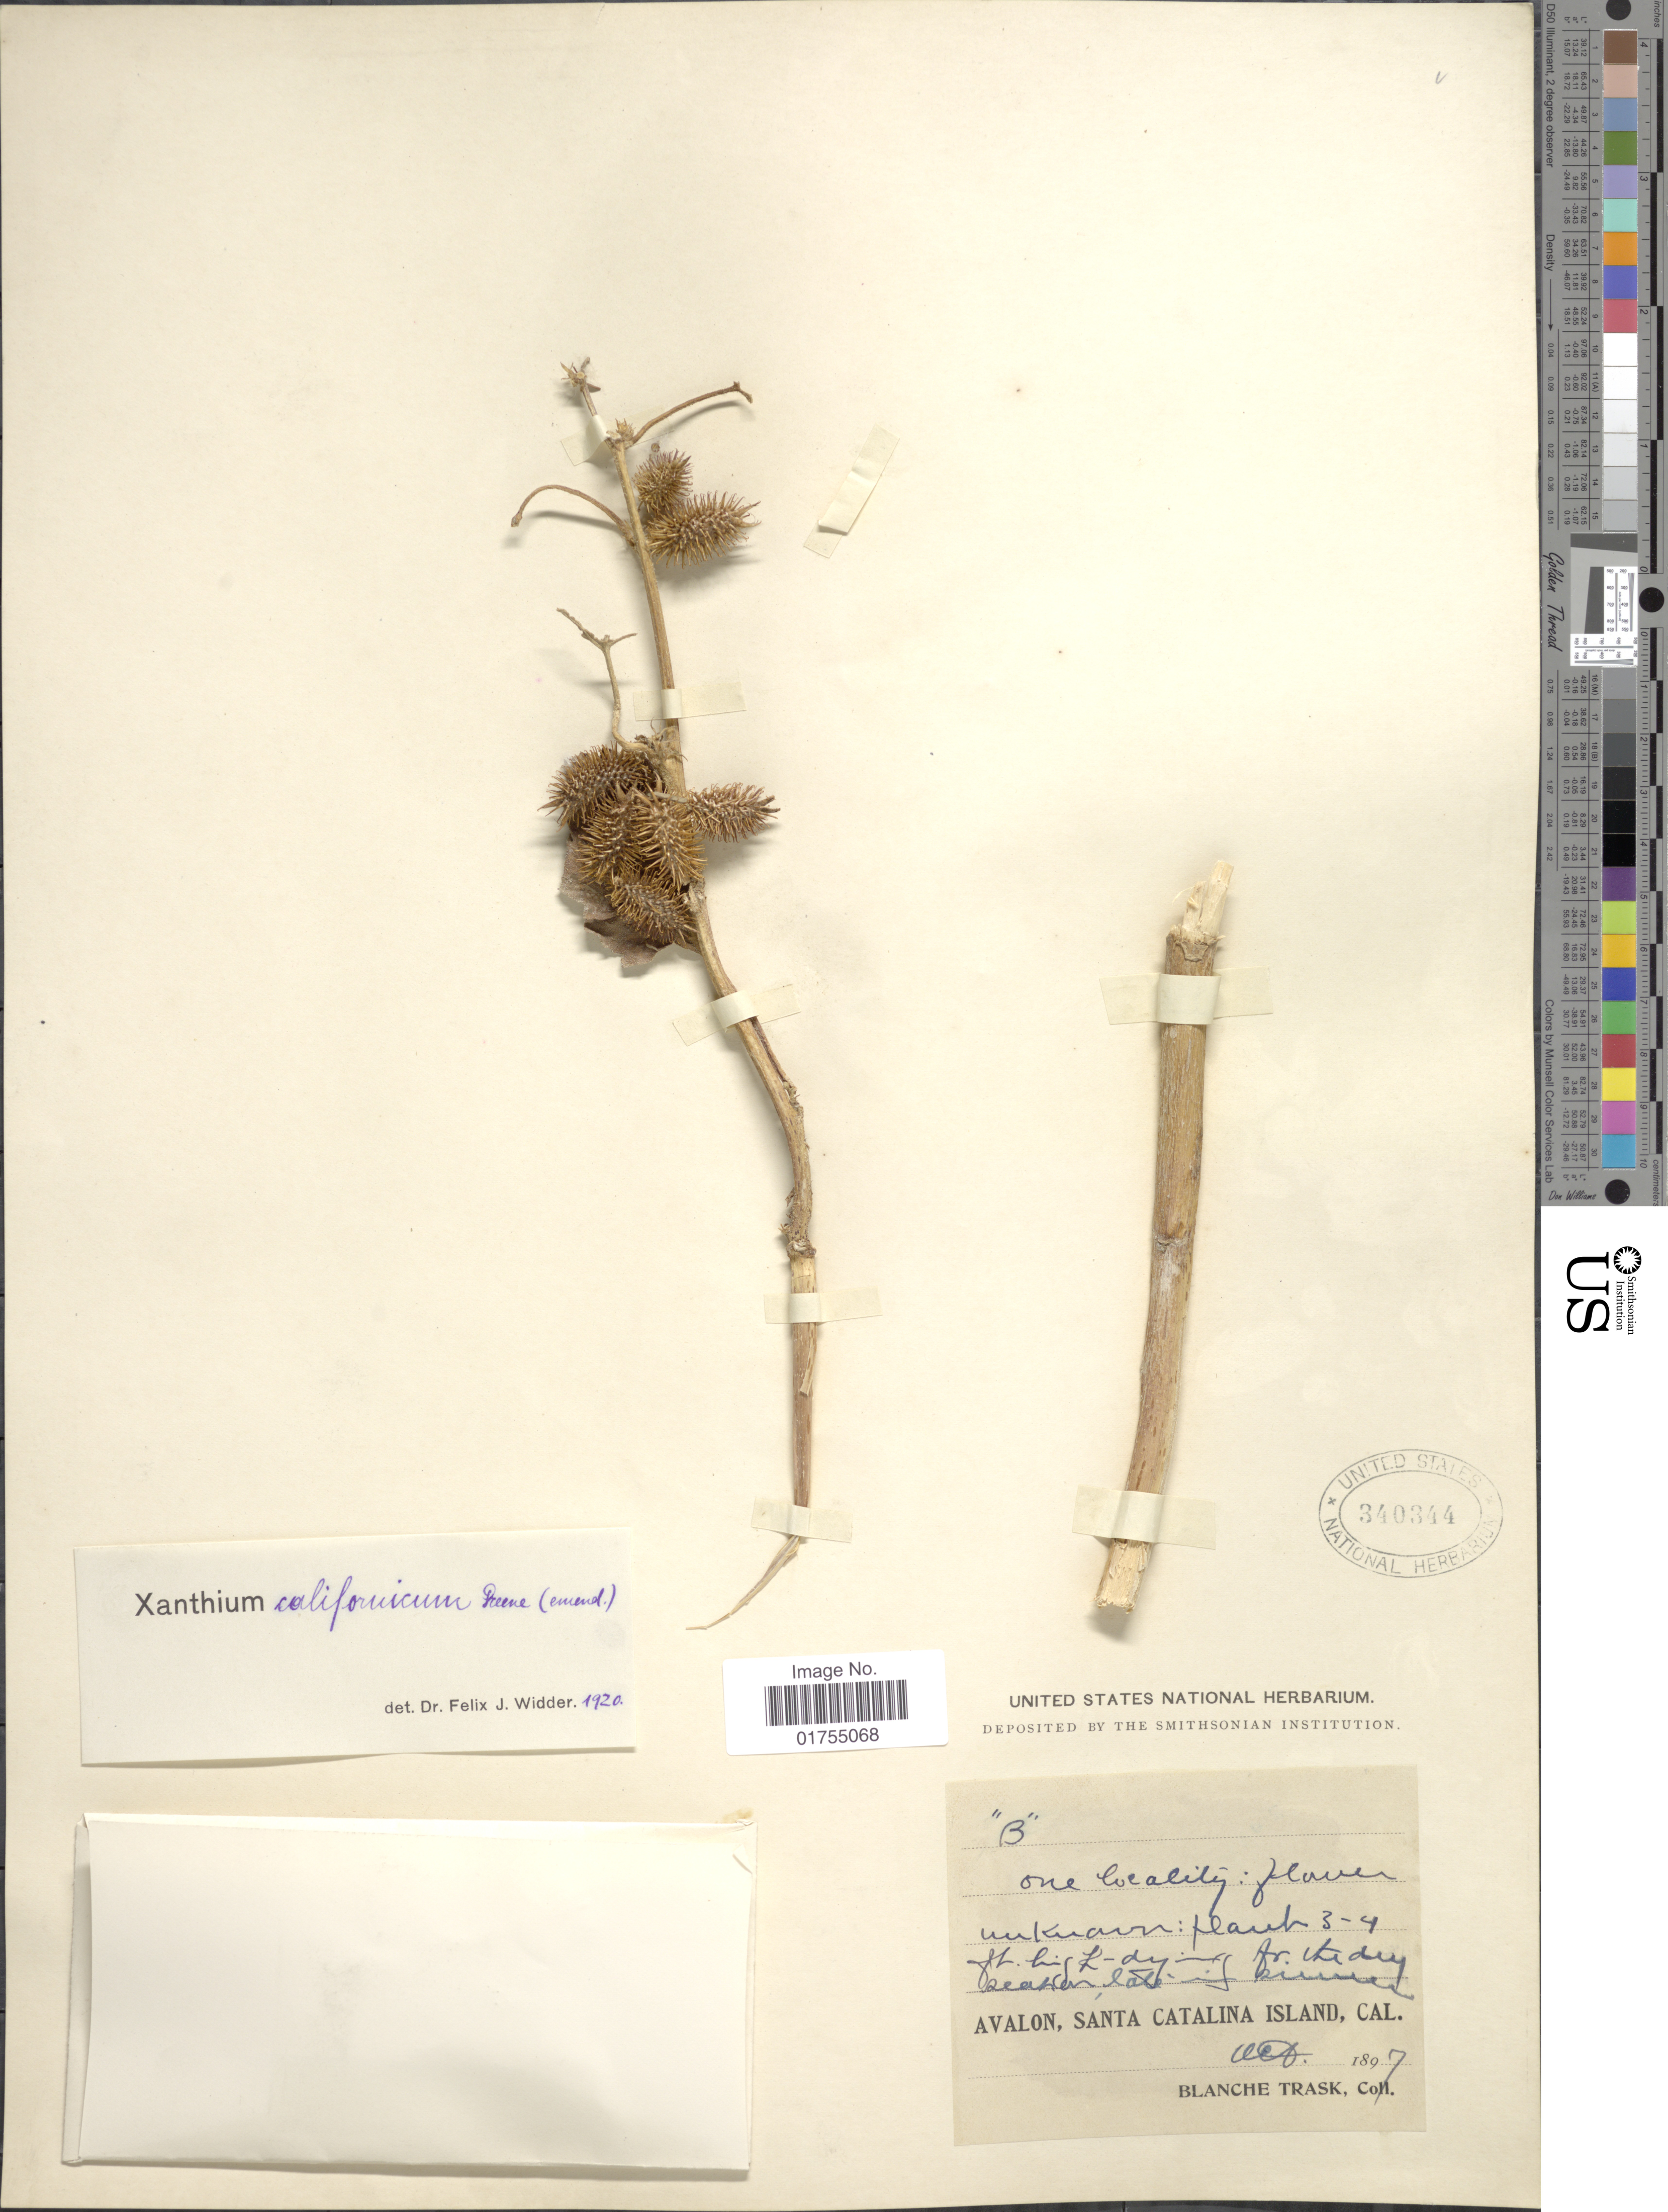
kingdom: Plantae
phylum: Tracheophyta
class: Magnoliopsida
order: Asterales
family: Asteraceae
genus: Xanthium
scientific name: Xanthium californicum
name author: Greene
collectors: B. Trask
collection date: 1897-10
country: United States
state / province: California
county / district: Los Angeles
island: Santa Catalina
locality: Avalon, Santa Catalina Island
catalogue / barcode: US 340344